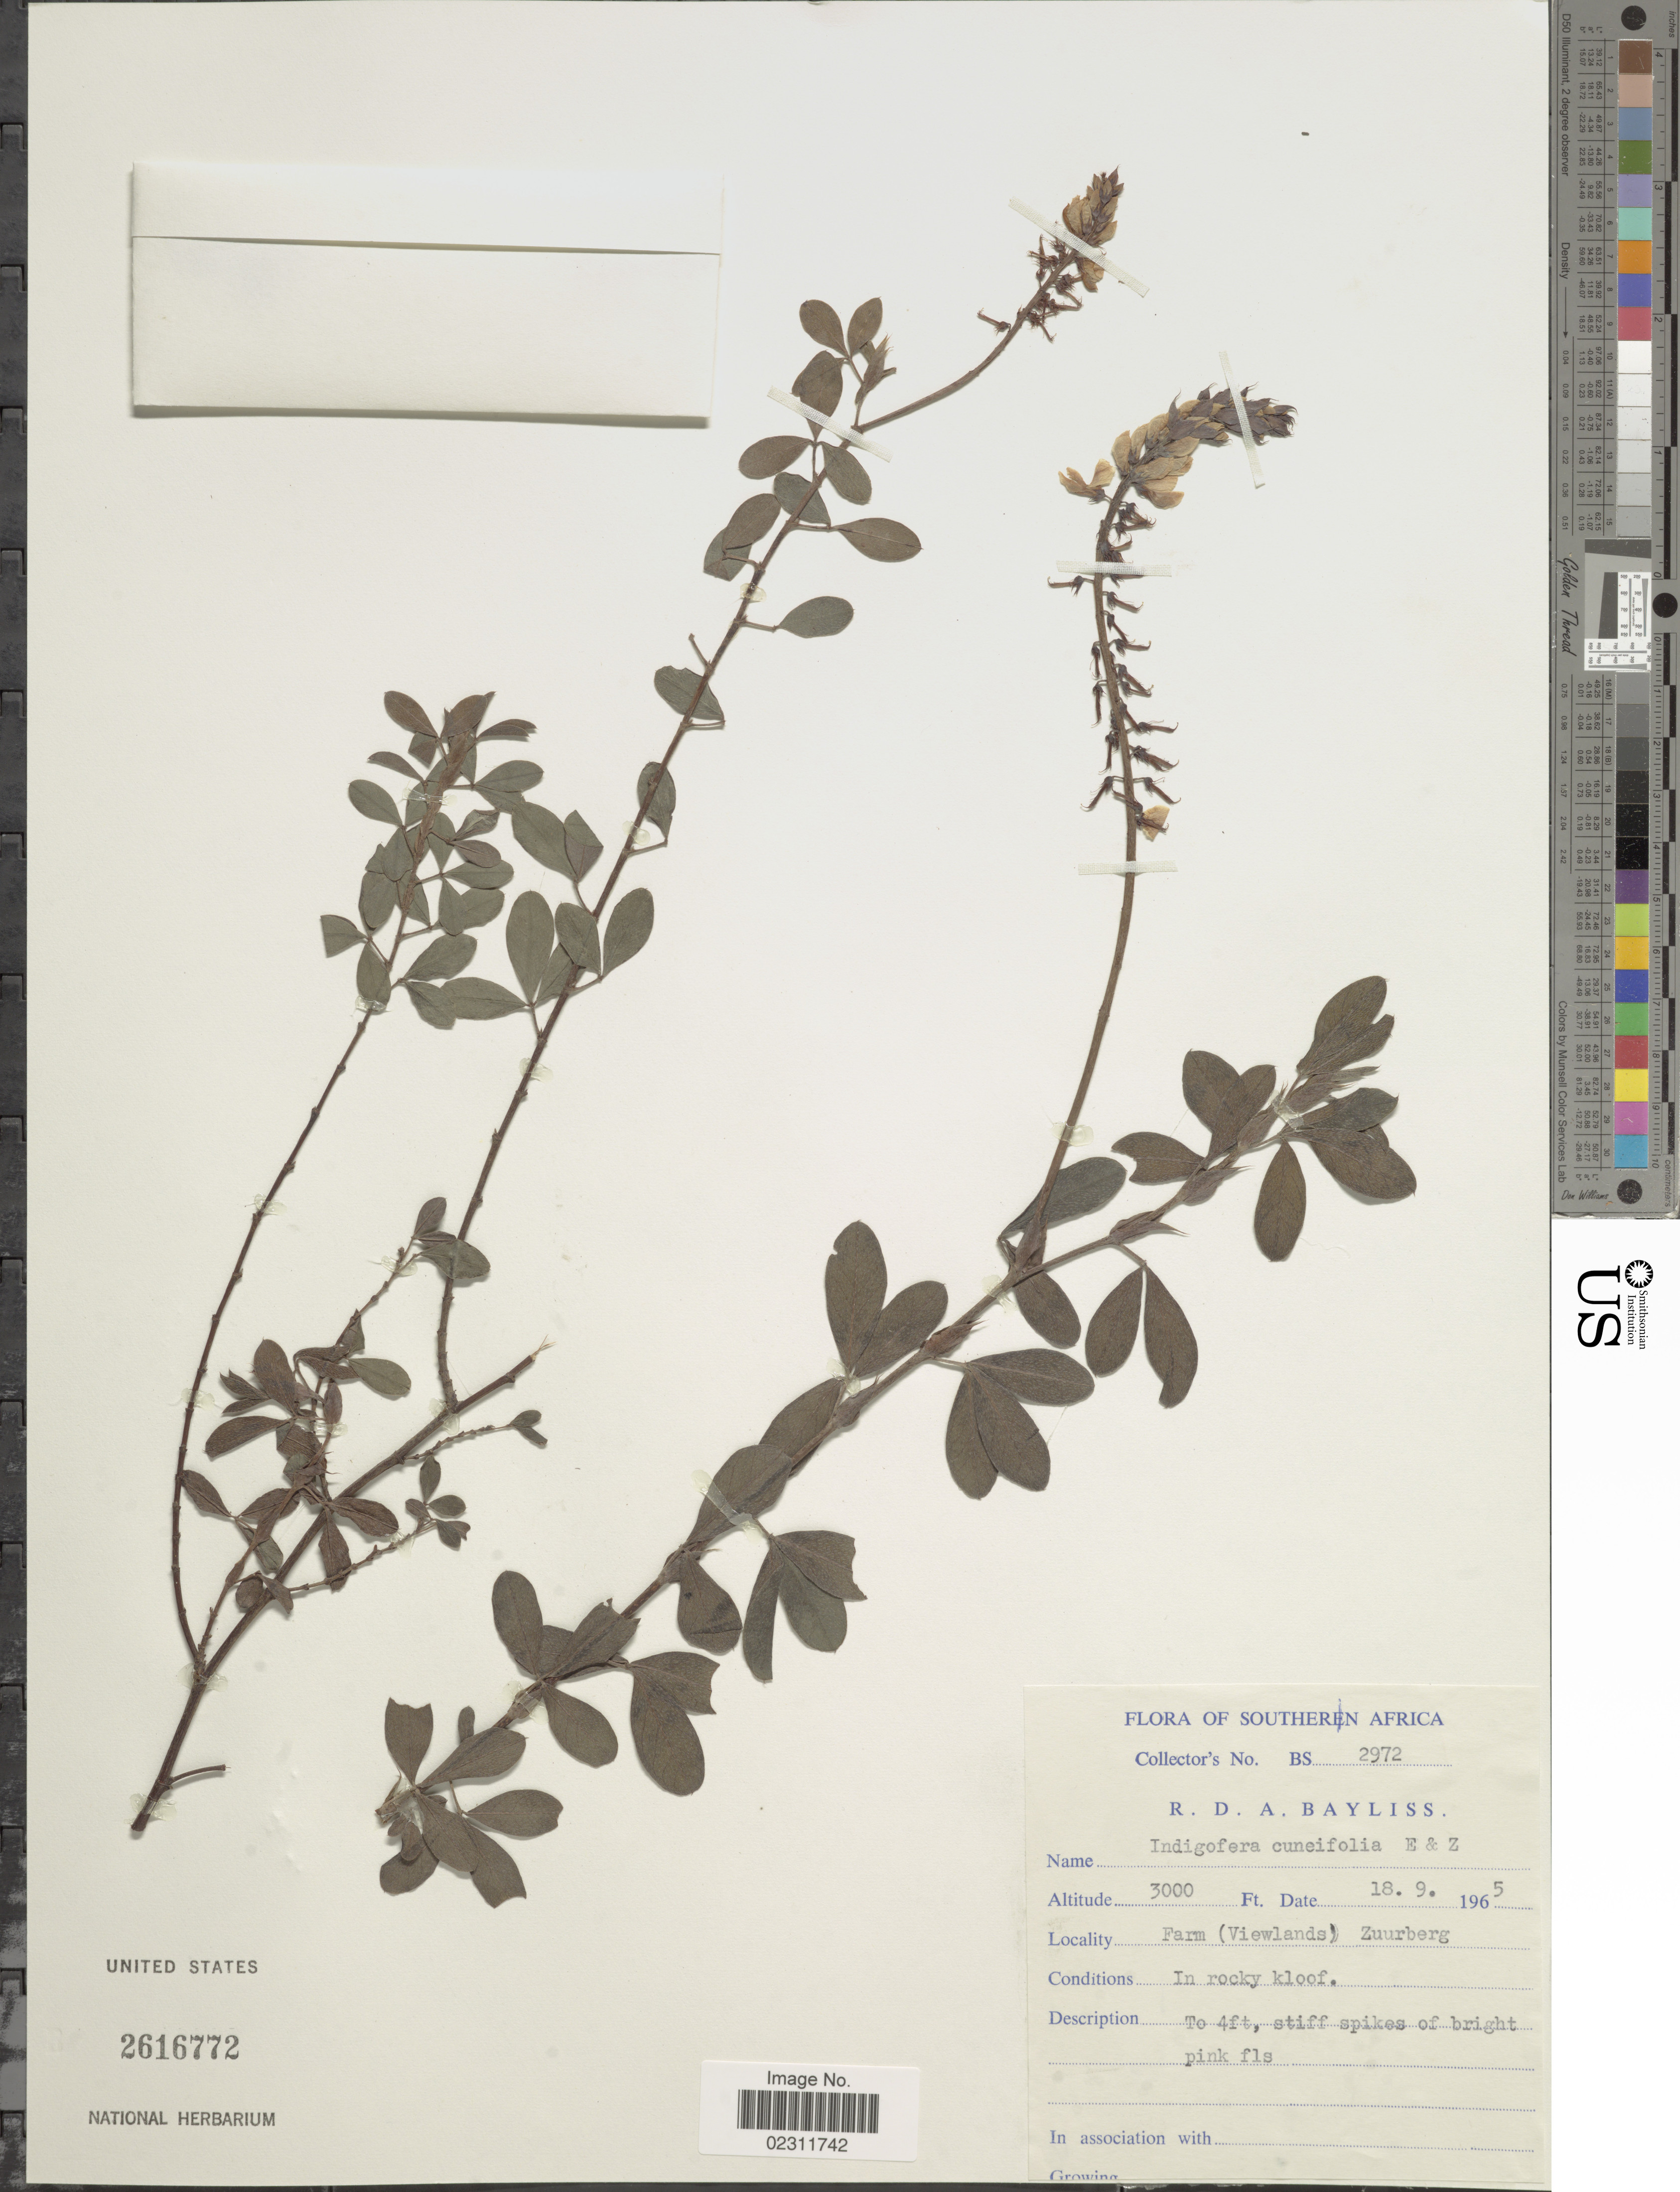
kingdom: Plantae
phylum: Tracheophyta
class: Magnoliopsida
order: Fabales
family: Fabaceae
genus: Indigofera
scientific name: Indigofera cuneifolia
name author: Eckl. & Zeyh.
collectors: R. Bayliss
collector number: BS2972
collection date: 1965-09-18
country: South Africa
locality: Farm (Viewlands) Zuurberg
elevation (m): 914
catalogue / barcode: US 2616772